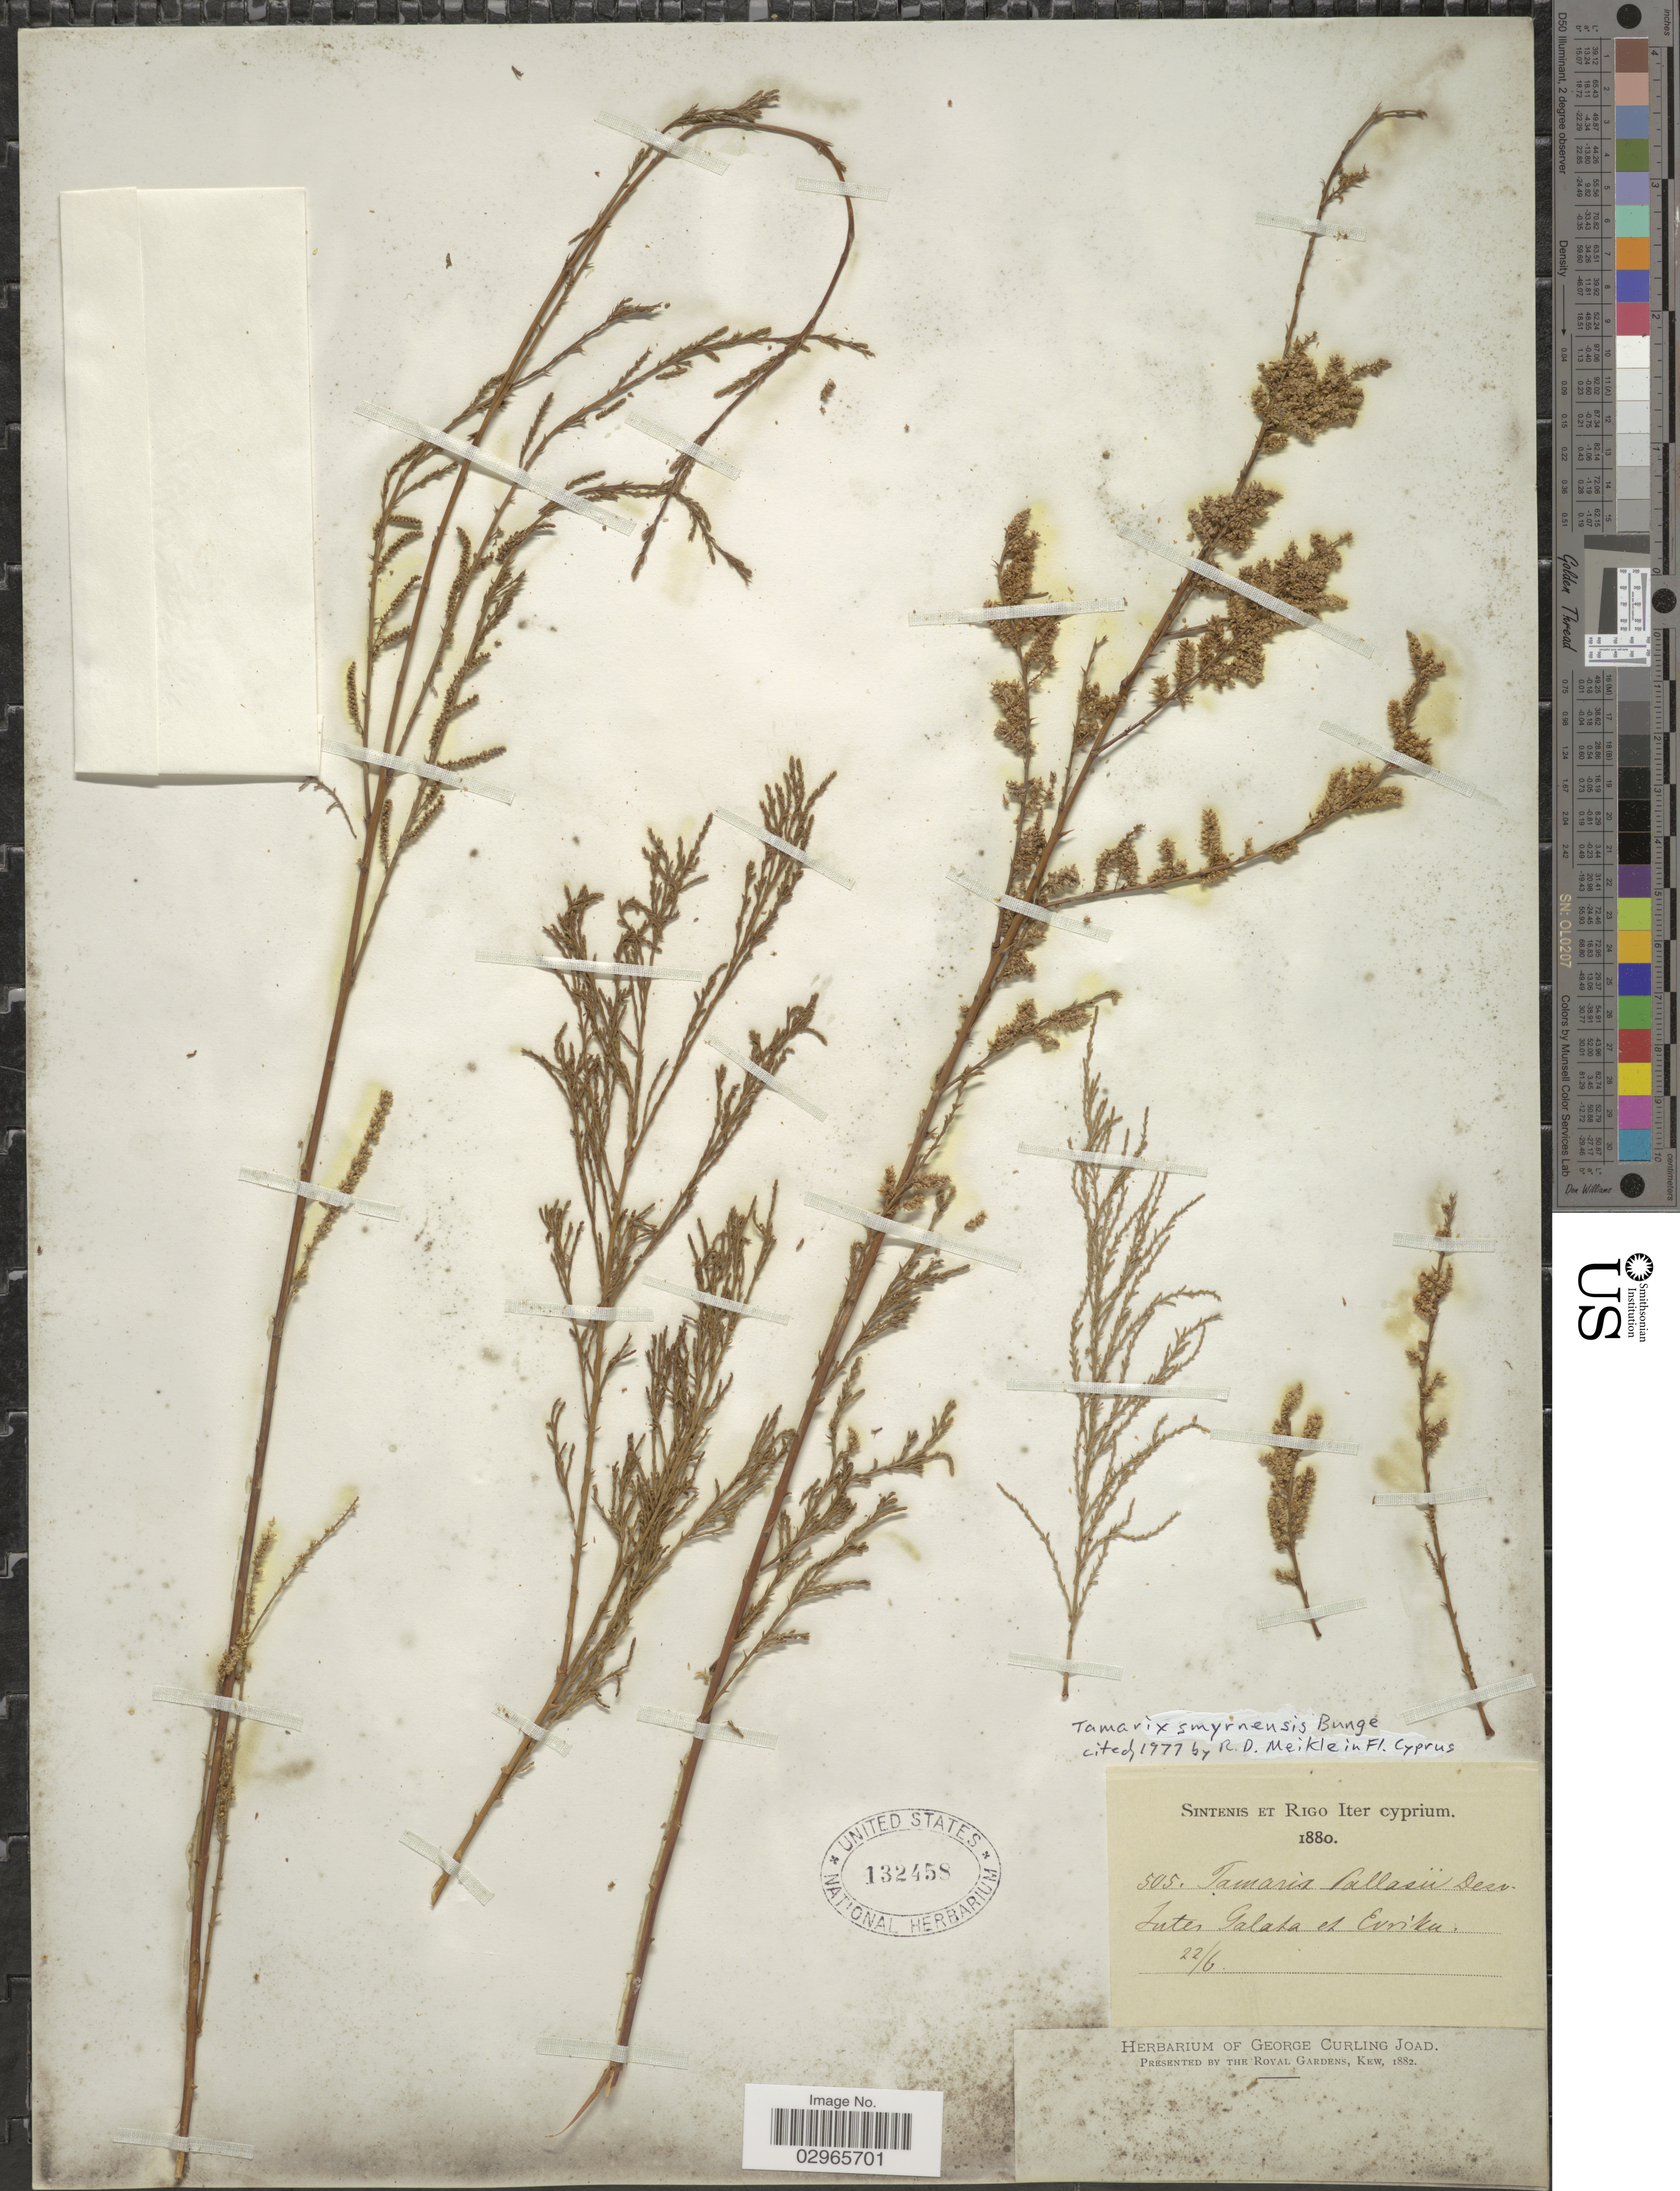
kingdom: Plantae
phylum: Tracheophyta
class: Magnoliopsida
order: Caryophyllales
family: Tamaricaceae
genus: Tamarix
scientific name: Tamarix smyrnensis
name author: Bunge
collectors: -. Sintenis & -- Rigo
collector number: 505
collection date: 1880-06-22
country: Cyprus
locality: Iter cyprium. Inter Galata et Evrika.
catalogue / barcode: US 132458